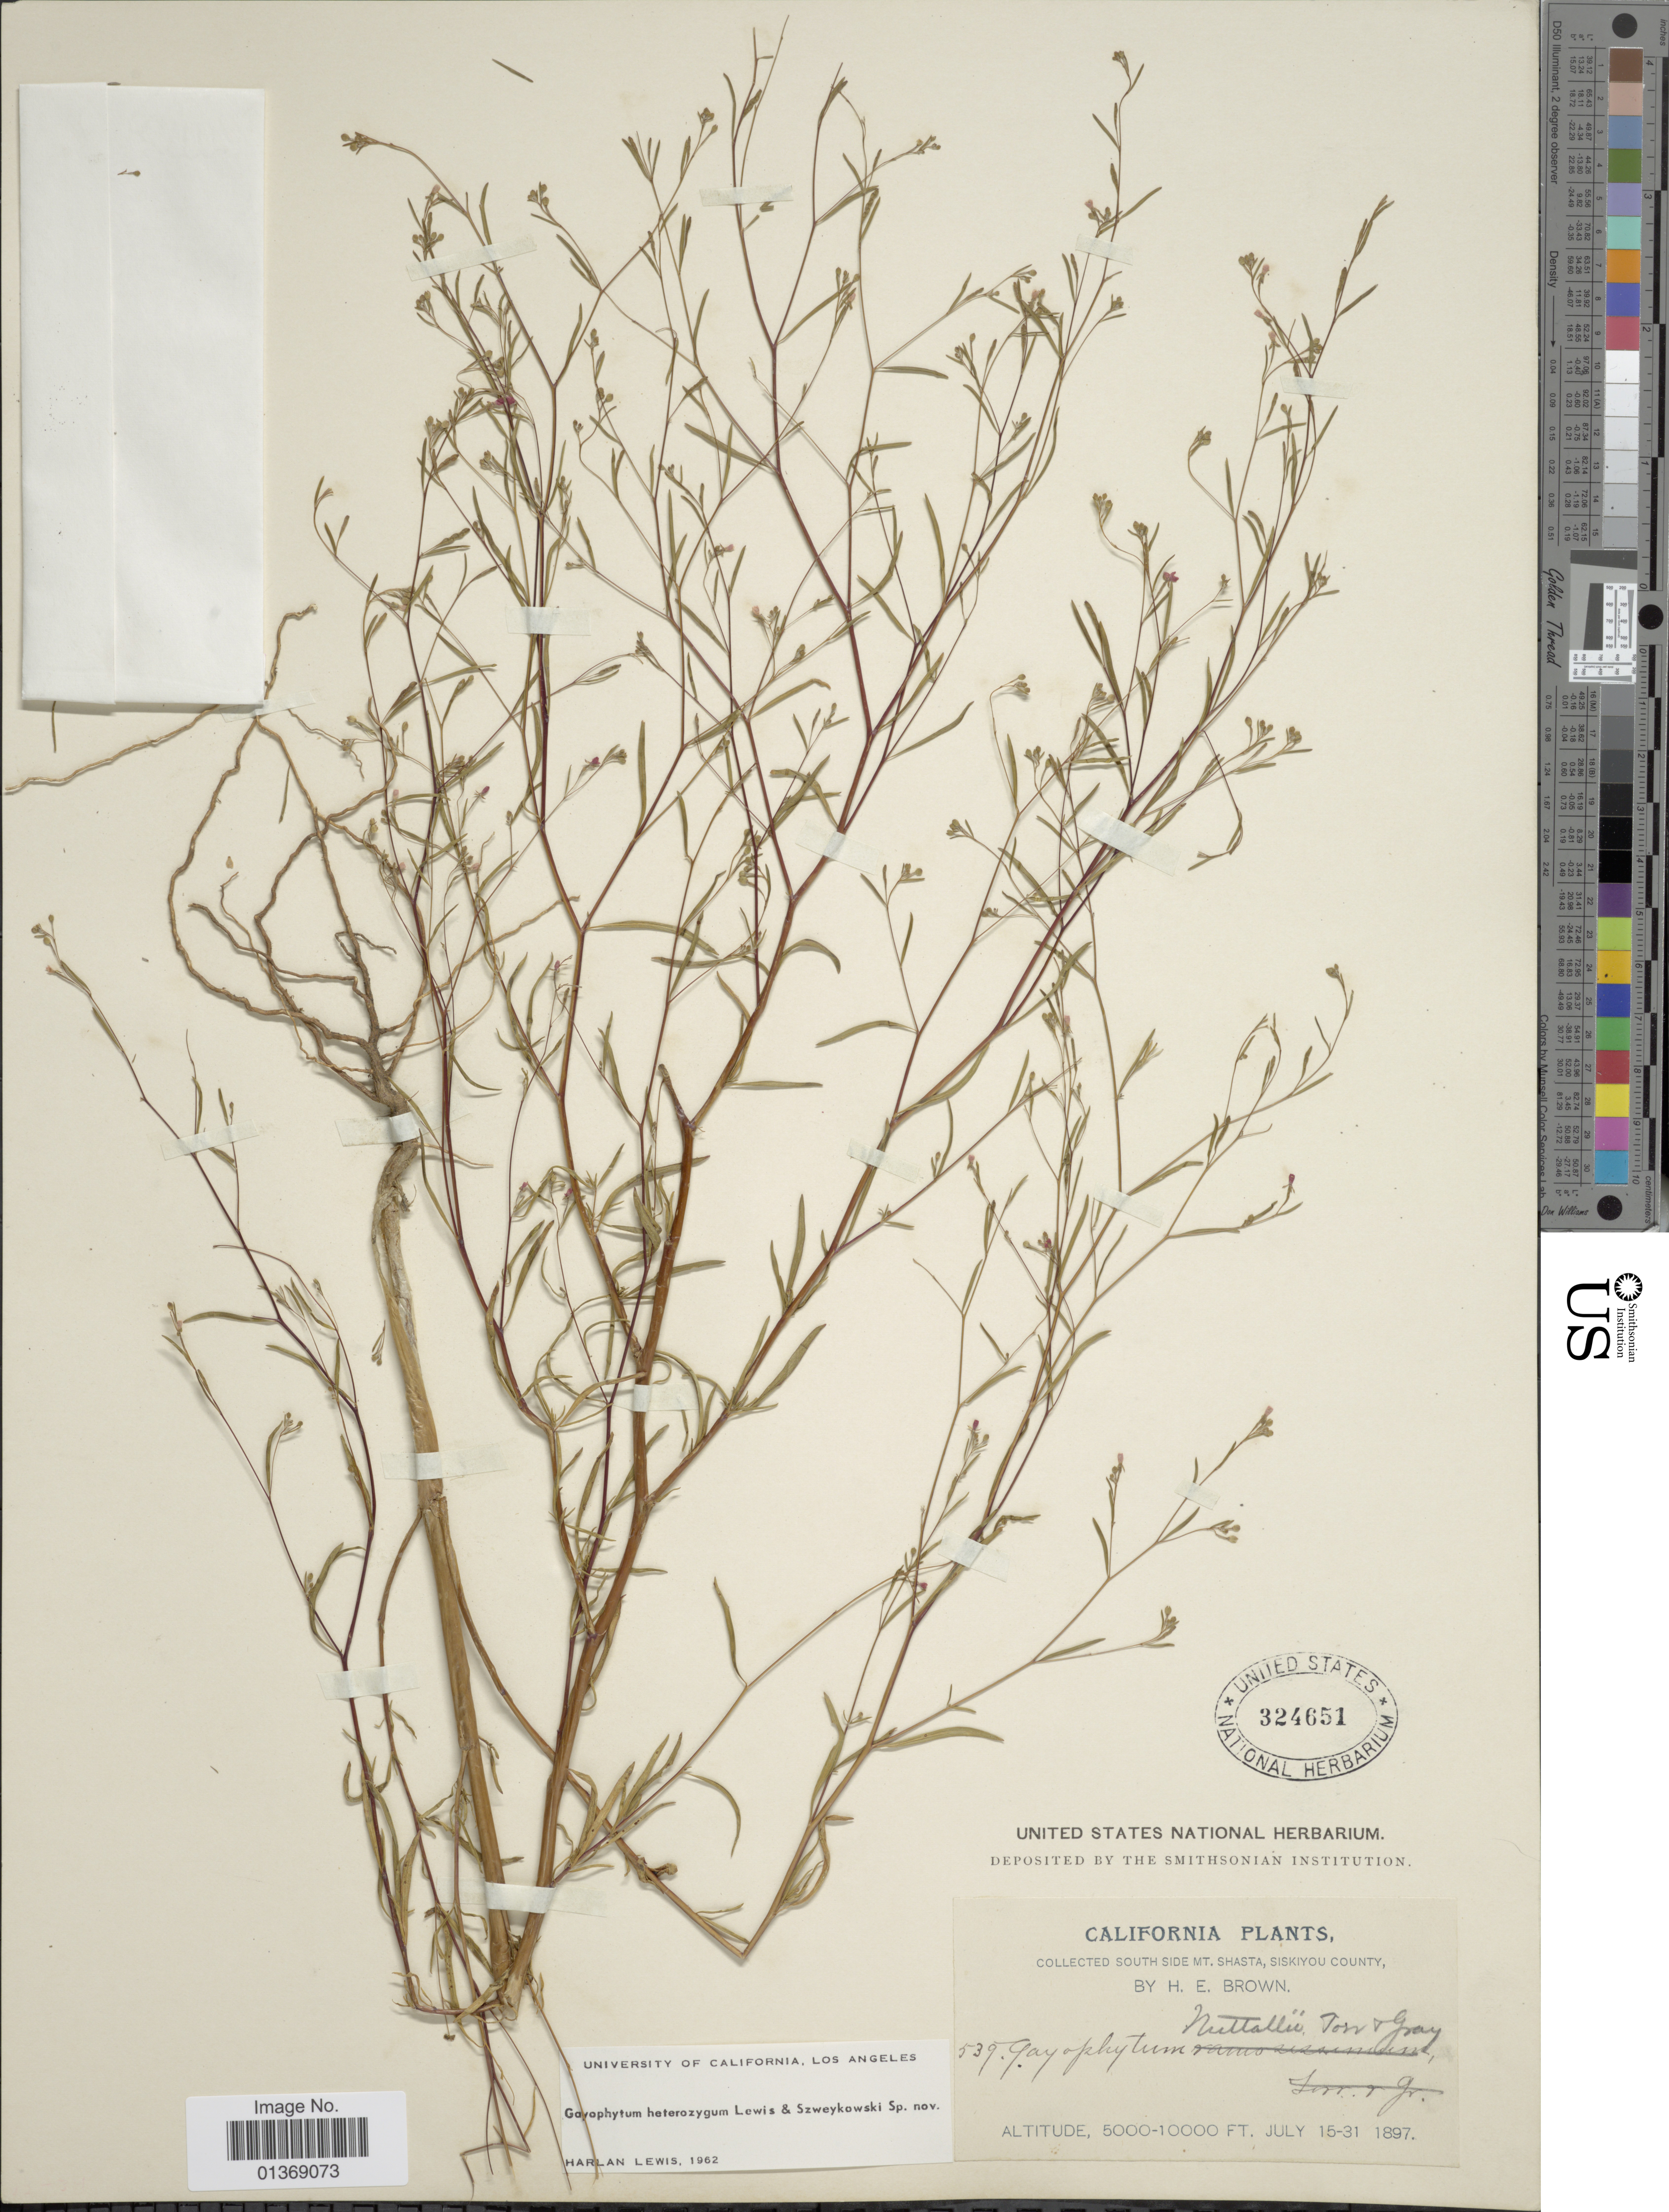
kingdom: Plantae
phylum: Tracheophyta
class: Magnoliopsida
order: Myrtales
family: Onagraceae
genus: Gayophytum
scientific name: Gayophytum heterozygum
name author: F. H. Lewis & Szweyk.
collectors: H. E. Brown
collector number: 539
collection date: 1897-07-15/1897-07-31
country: United States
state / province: California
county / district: Siskiyou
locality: South side Mt. Shasta, Siskiyou County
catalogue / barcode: US 324651